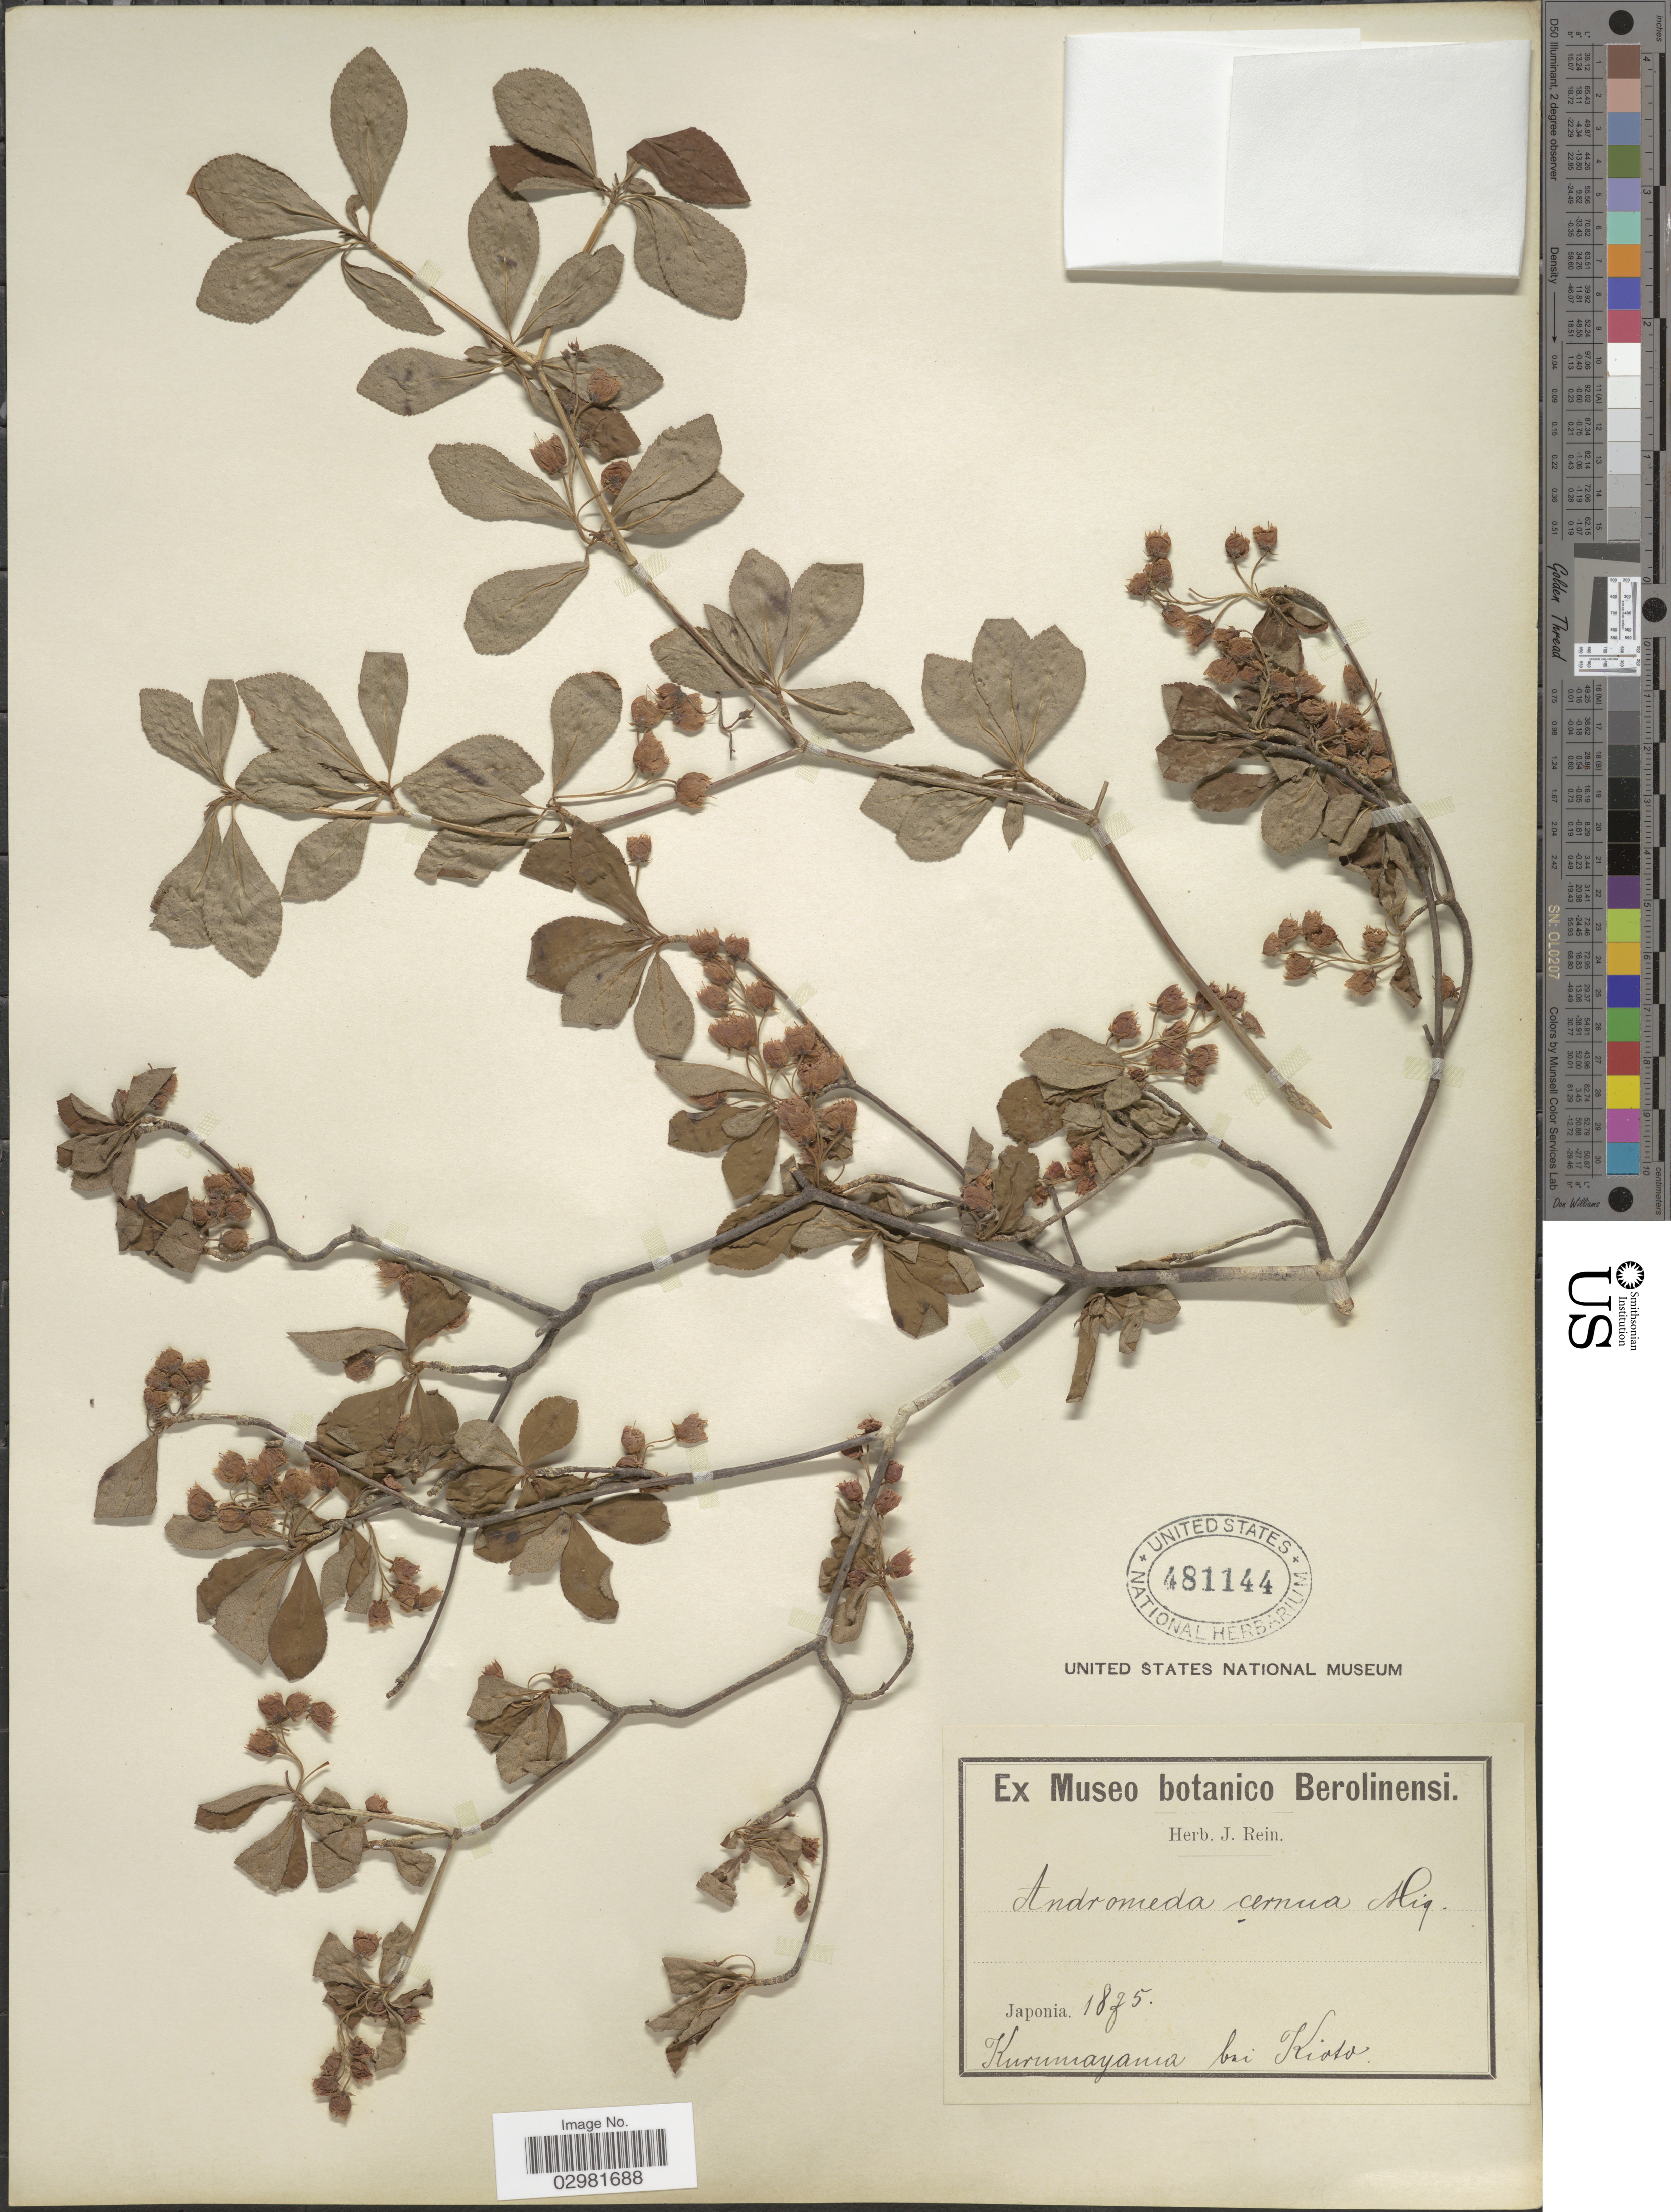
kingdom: Plantae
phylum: Tracheophyta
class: Magnoliopsida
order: Ericales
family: Ericaceae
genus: Enkianthus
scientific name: Enkianthus cernuus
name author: (Siebold & Zucc.) Benth. & Hook. f. ex Makino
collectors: ex herb. J. Rein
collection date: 1875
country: Japan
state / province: Kyoto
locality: Japonia. Kurumayania bei Kioto.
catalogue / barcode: US 481144